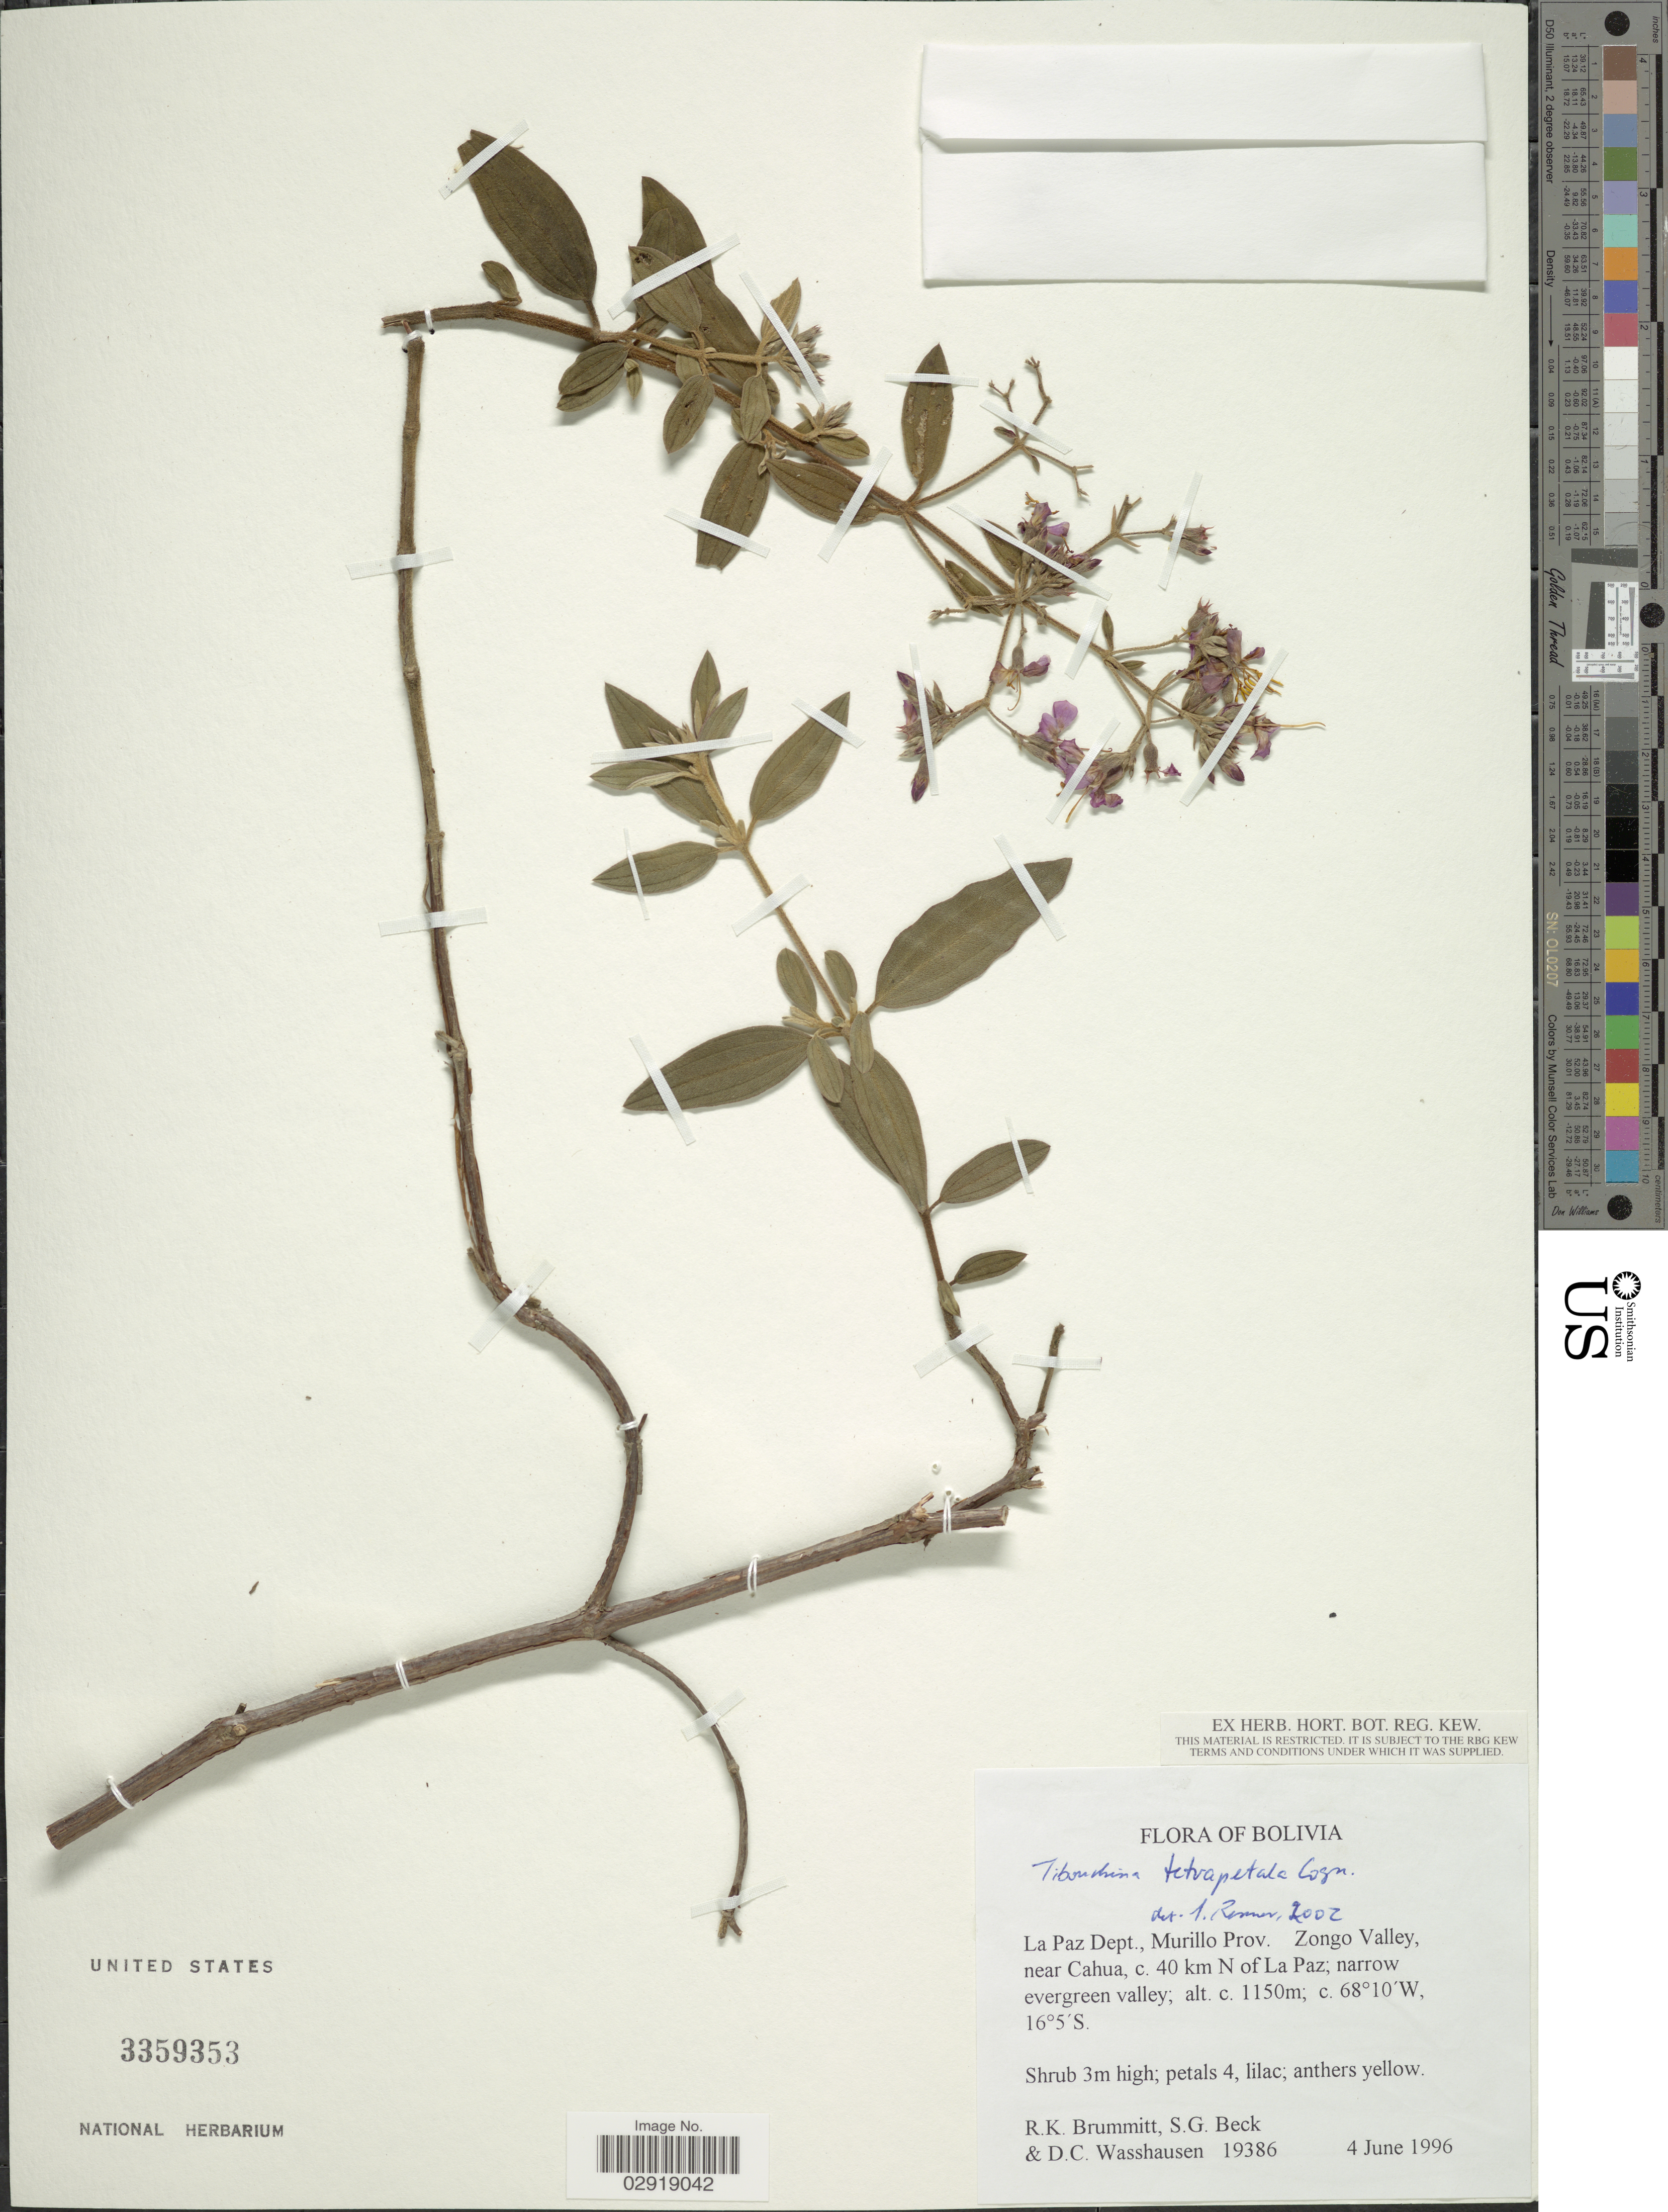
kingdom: Plantae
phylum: Tracheophyta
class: Magnoliopsida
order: Myrtales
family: Melastomataceae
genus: Chaetogastra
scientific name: Chaetogastra tetrapetala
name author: (Cogn.) P.J.F. Guim. & Michelang.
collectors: R. K. Brummitt, S. G. Beck & D. C. Wasshausen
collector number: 19386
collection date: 1996-06-04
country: Bolivia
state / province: La Paz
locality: La Paz Dept., Murillo Prov. Zongo Valley, near Cahua, c. 40 km N of La Paz; narrow evergreen valley.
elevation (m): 1150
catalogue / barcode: US 3359353